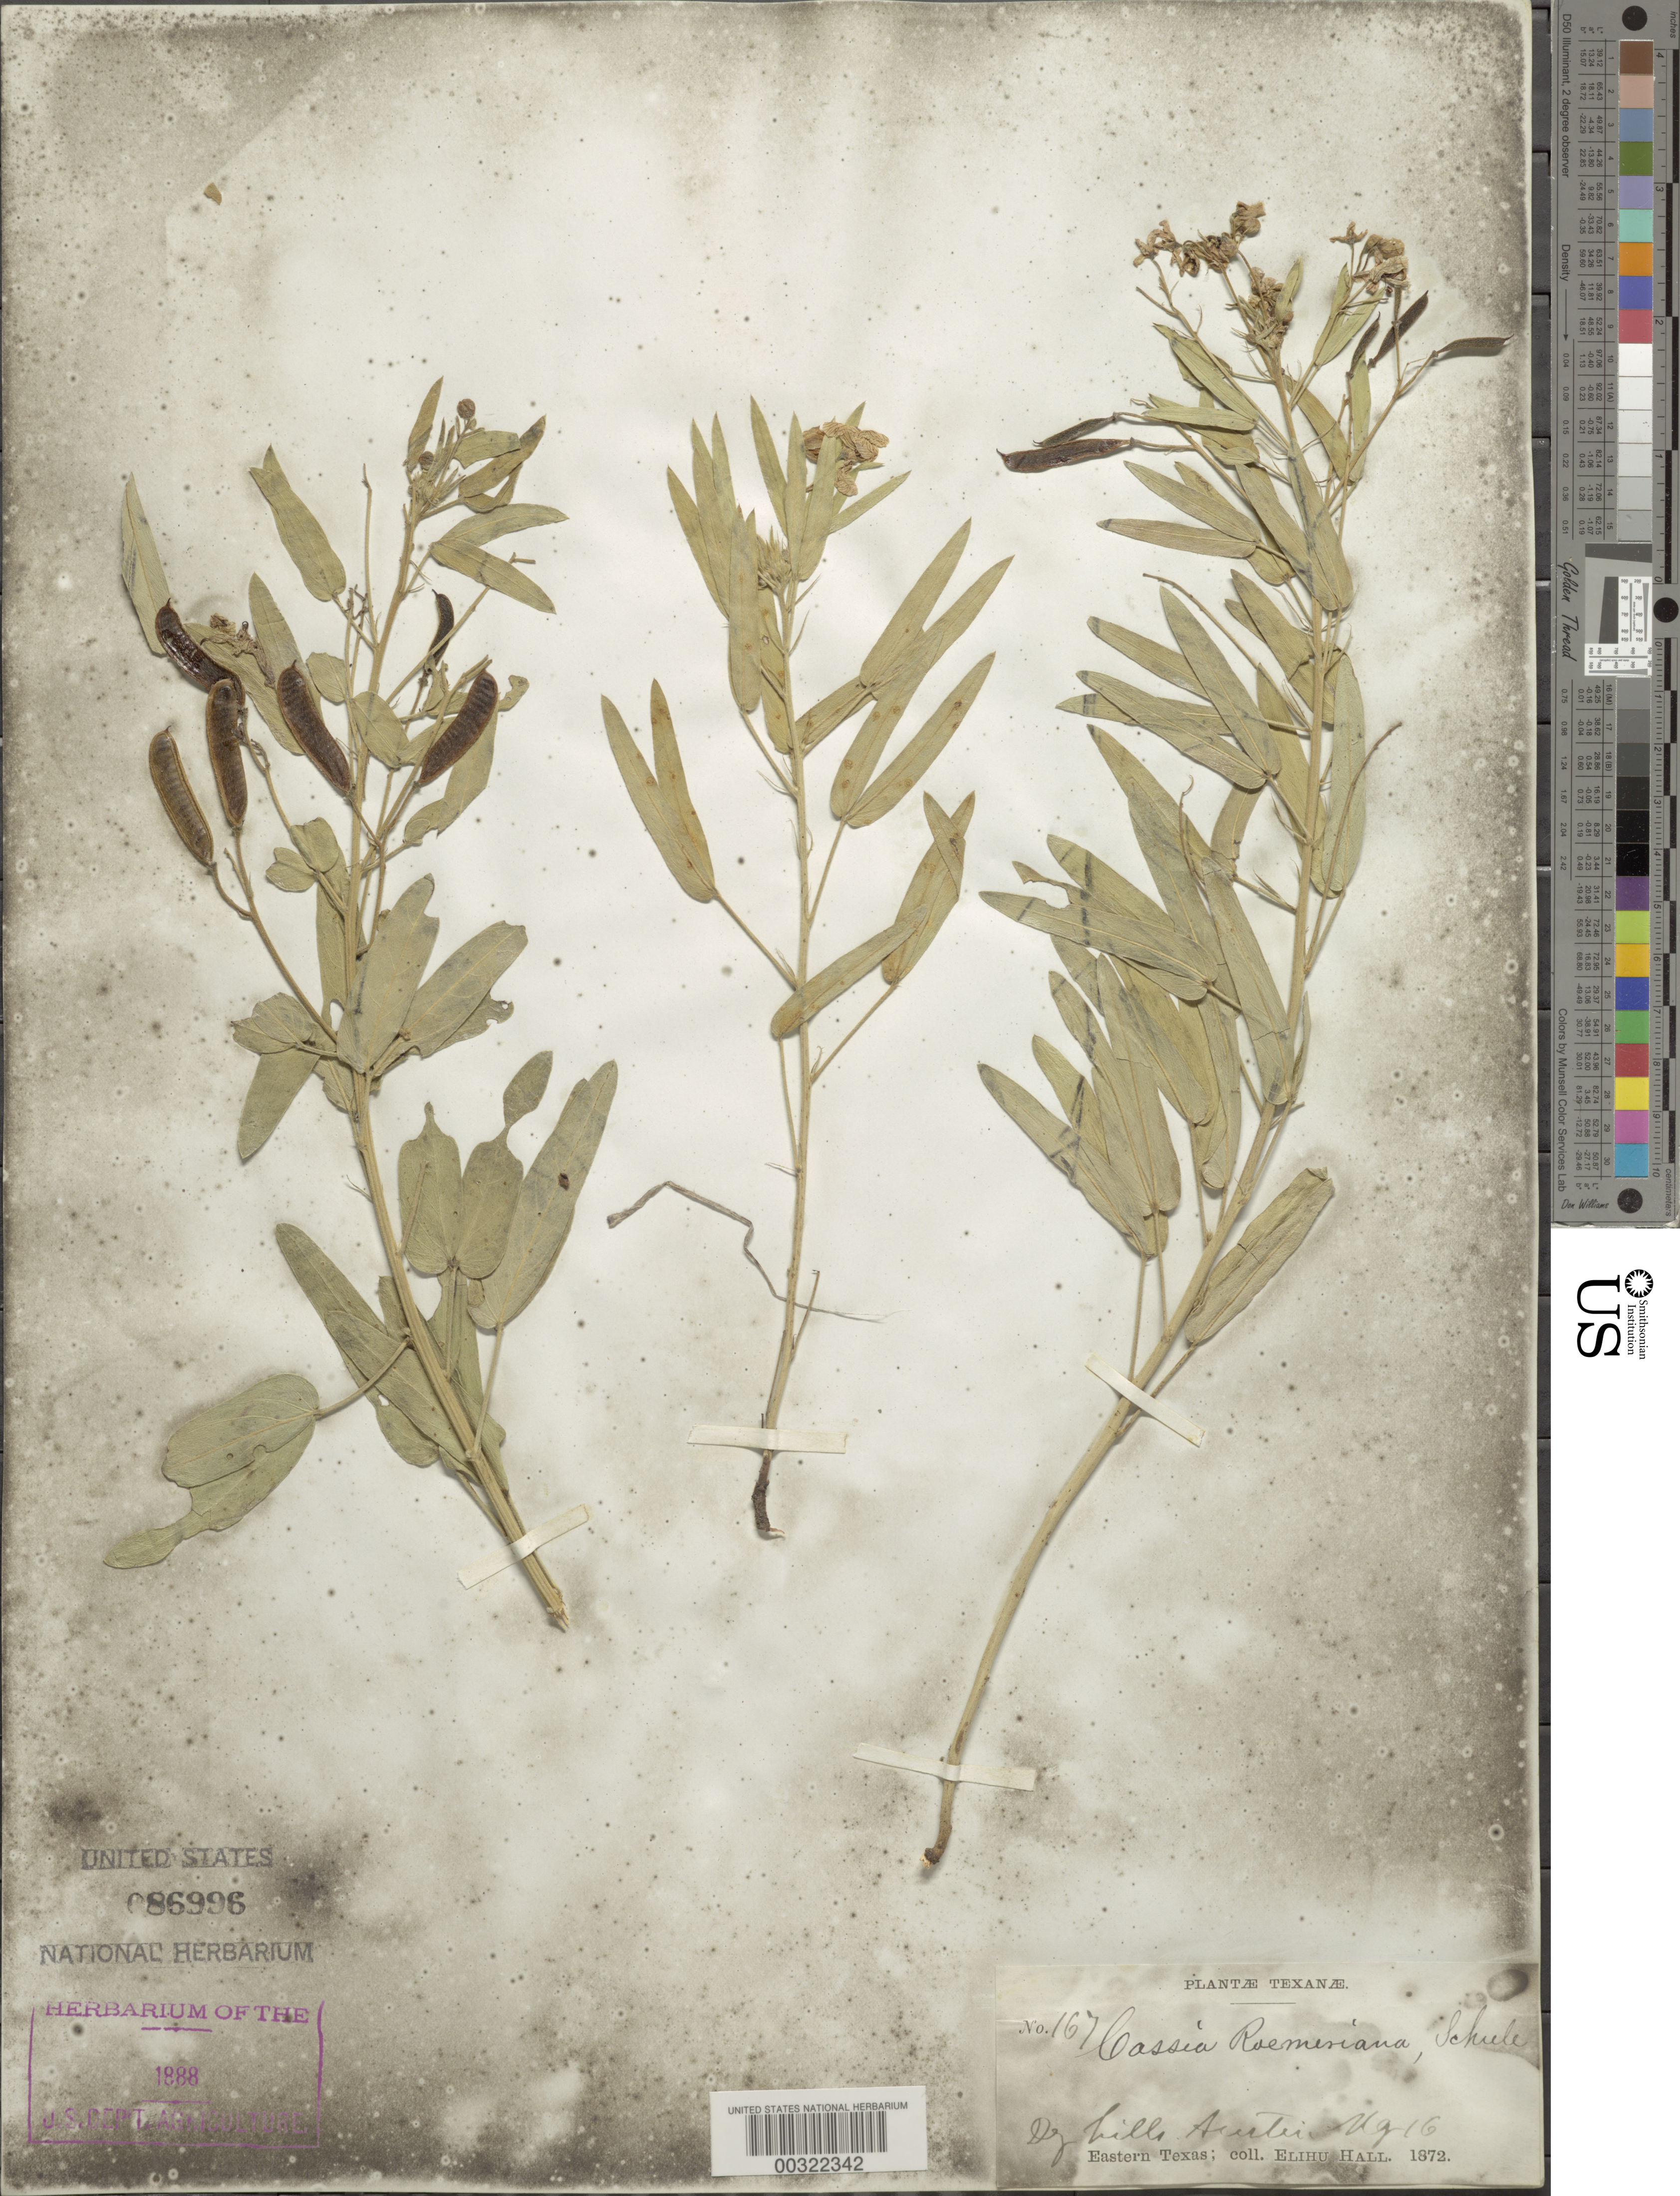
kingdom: Plantae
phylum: Tracheophyta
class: Magnoliopsida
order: Fabales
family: Fabaceae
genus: Senna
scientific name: Senna roemeriana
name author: (Scheele) H.S. Irwin & Barneby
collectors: E. Hall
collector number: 167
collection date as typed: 16 May 1872 or 16 Aug 1872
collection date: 1872-05-16 or 1872-08-16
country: United States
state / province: Texas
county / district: Travis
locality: Austin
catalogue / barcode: US 86996